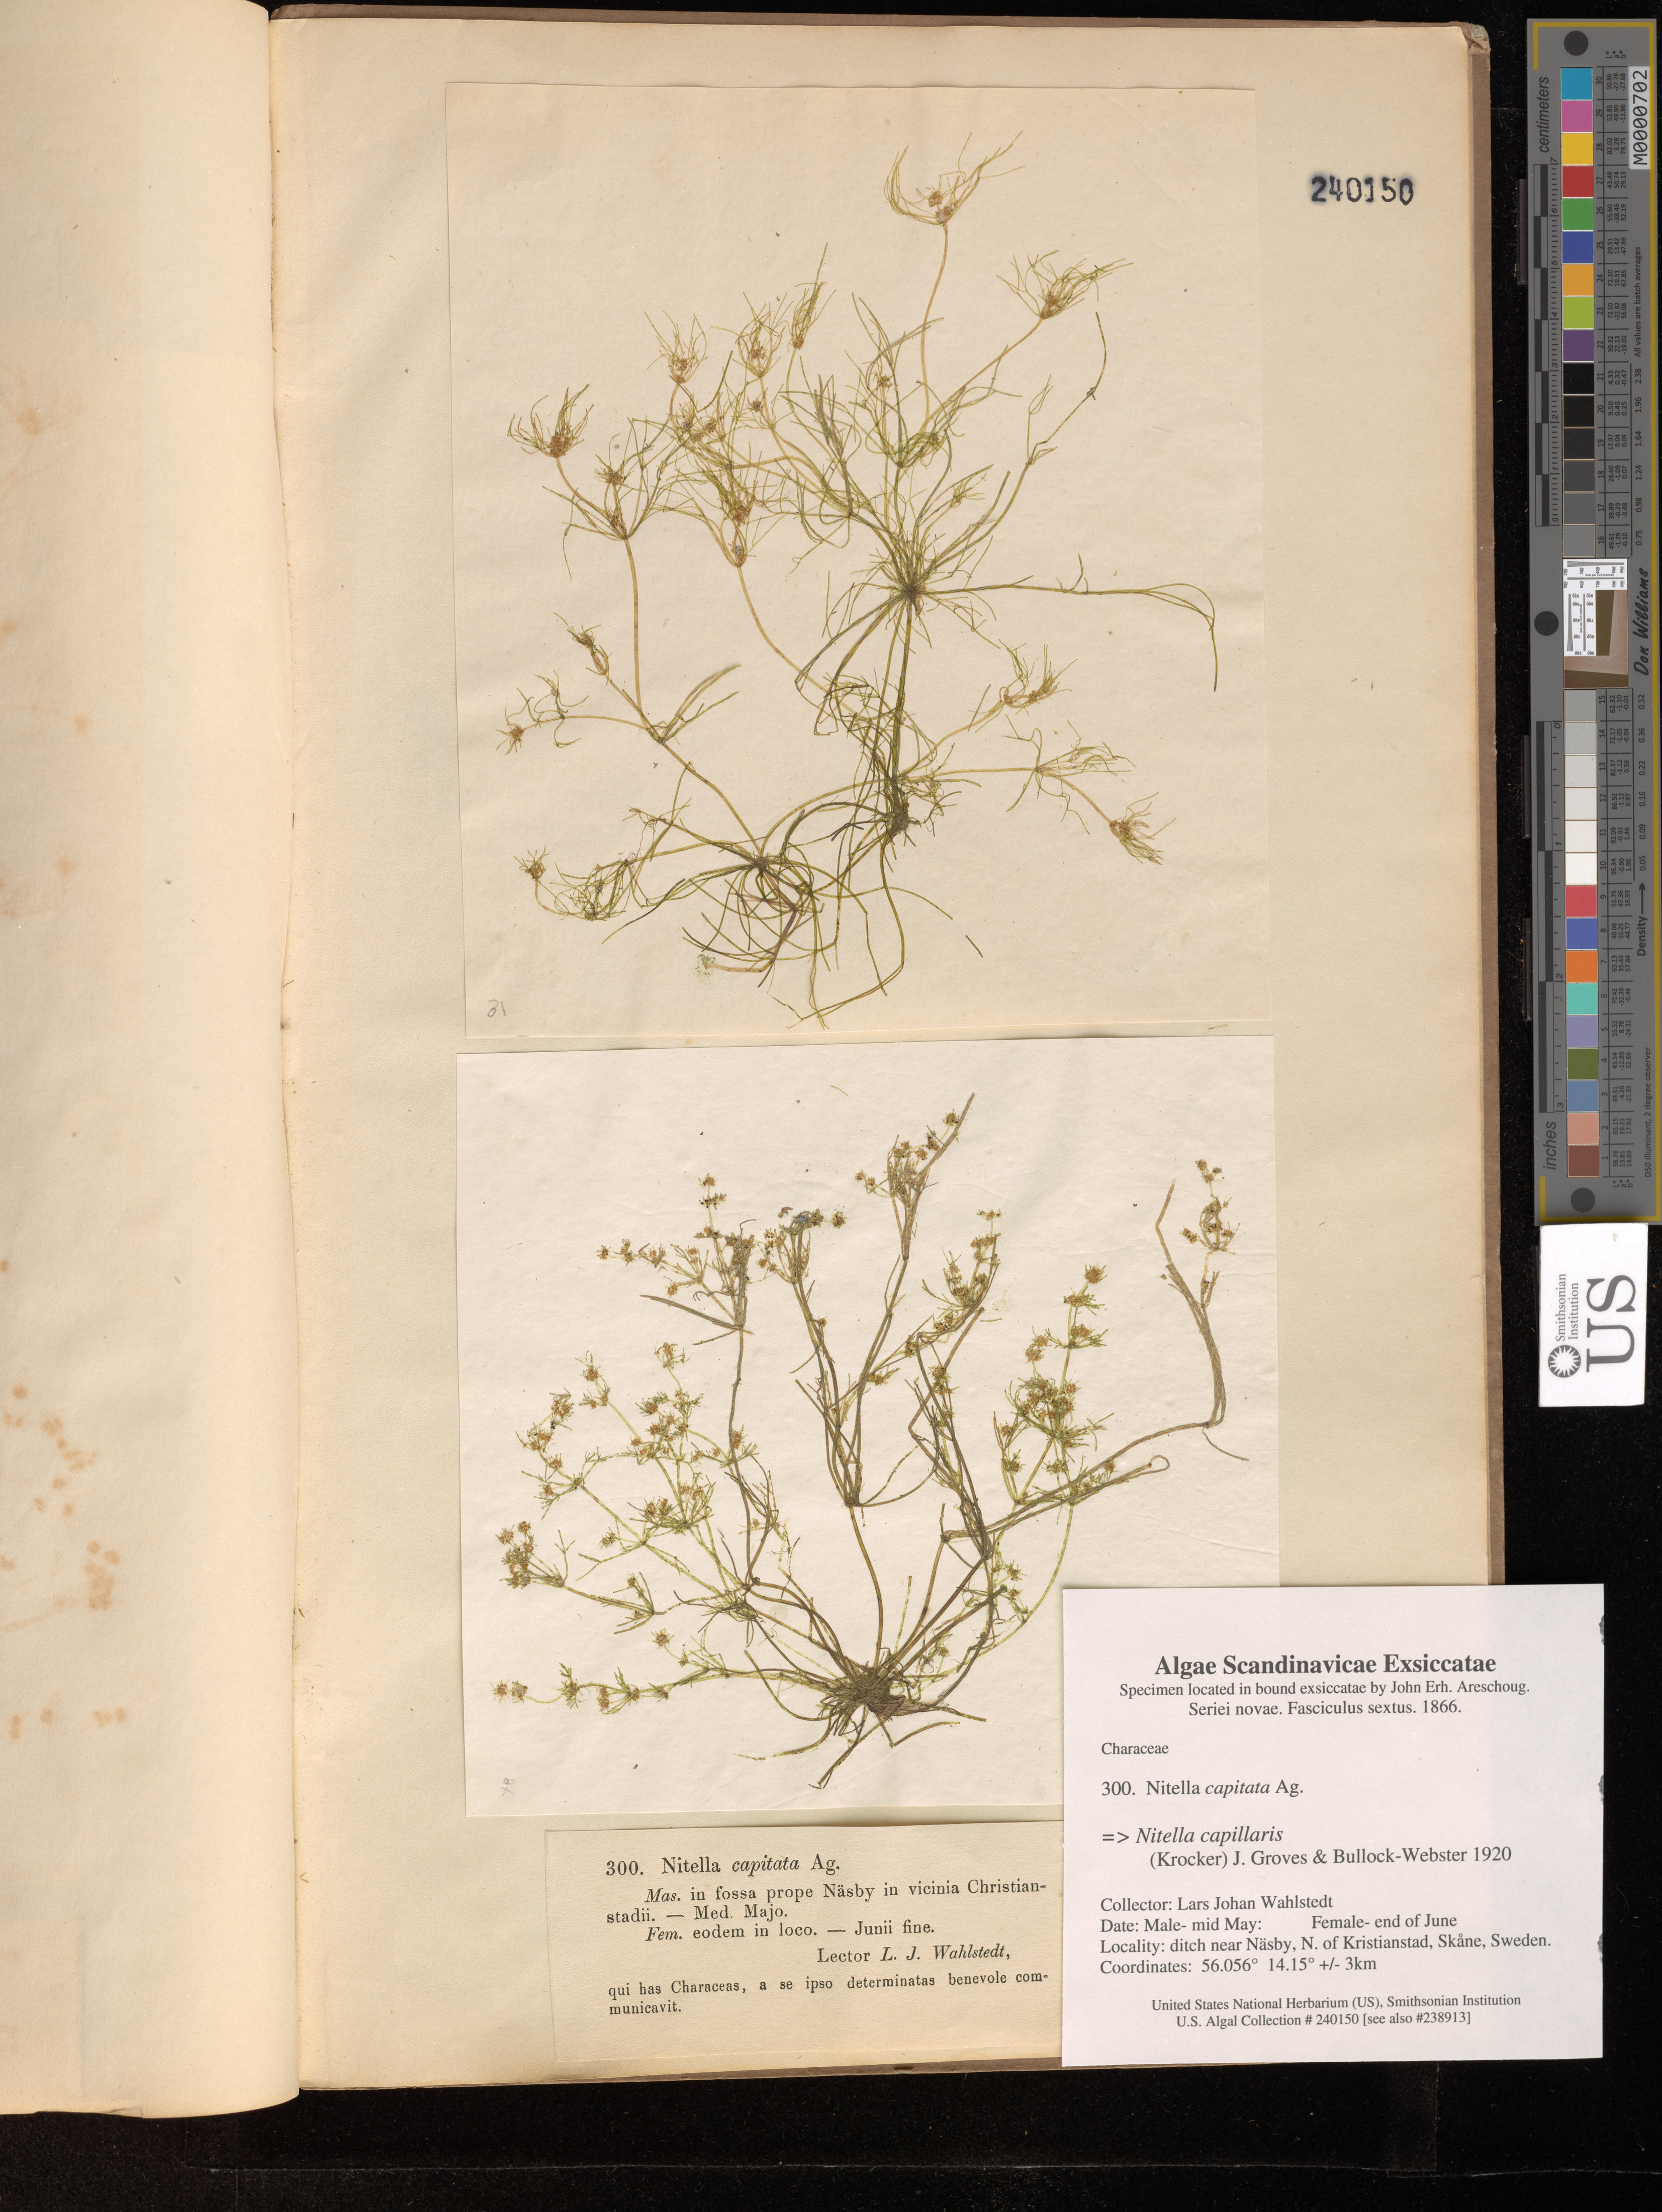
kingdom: Plantae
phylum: Charophyta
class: Charophyceae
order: Charales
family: Characeae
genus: Nitella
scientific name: Nitella capillaris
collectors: L. J. Wahlstedt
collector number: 300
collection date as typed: Male- mid May; Female- end of June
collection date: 1866-05,1866-06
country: Sweden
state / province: Skåne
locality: near Nasby, N. of Kristianstad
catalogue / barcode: US 240150